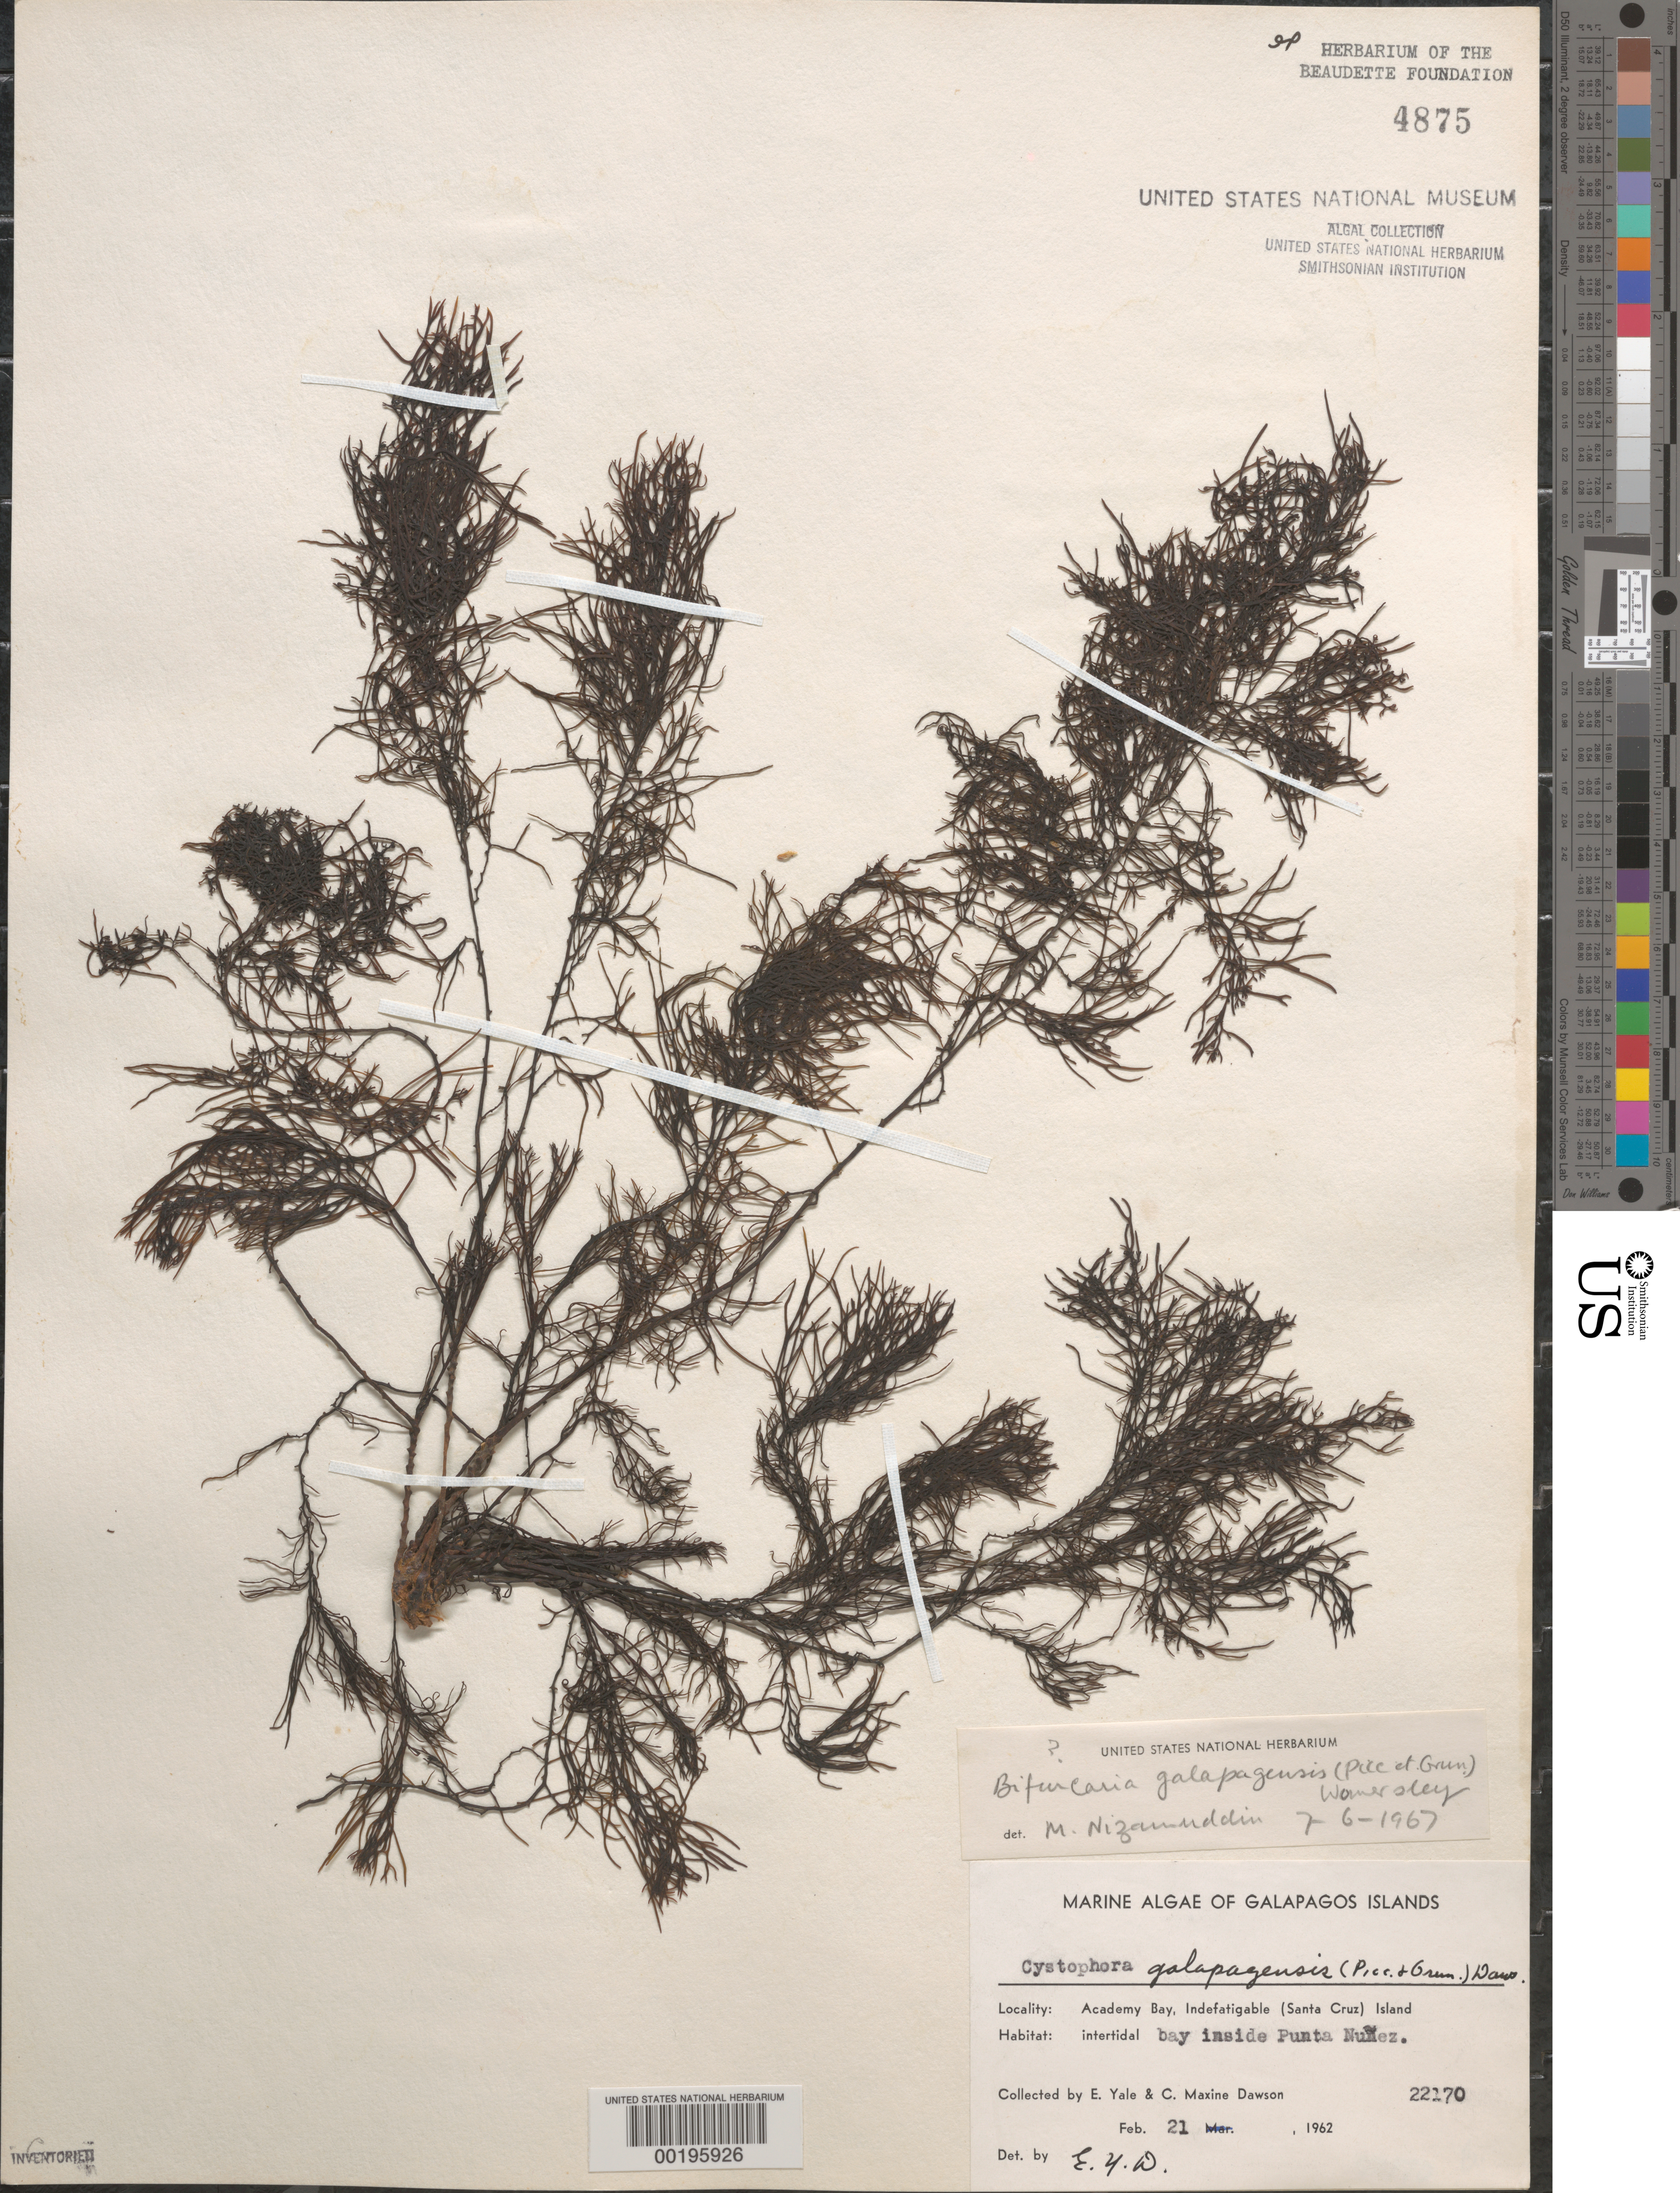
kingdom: Chromista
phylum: Ochrophyta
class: Phaeophyceae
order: Fucales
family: Sargassaceae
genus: Bifurcaria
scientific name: Bifurcaria galapagensis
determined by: Nizamuddin, M.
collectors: E. Y. Dawson & C. M. Dawson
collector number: EYD 22170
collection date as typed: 21 Feb 1962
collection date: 1962-02-21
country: Ecuador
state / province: Colón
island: Santa Cruz [Indefatigable, Chaves]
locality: Academy Bay, Punta Nunez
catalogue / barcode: US 4875